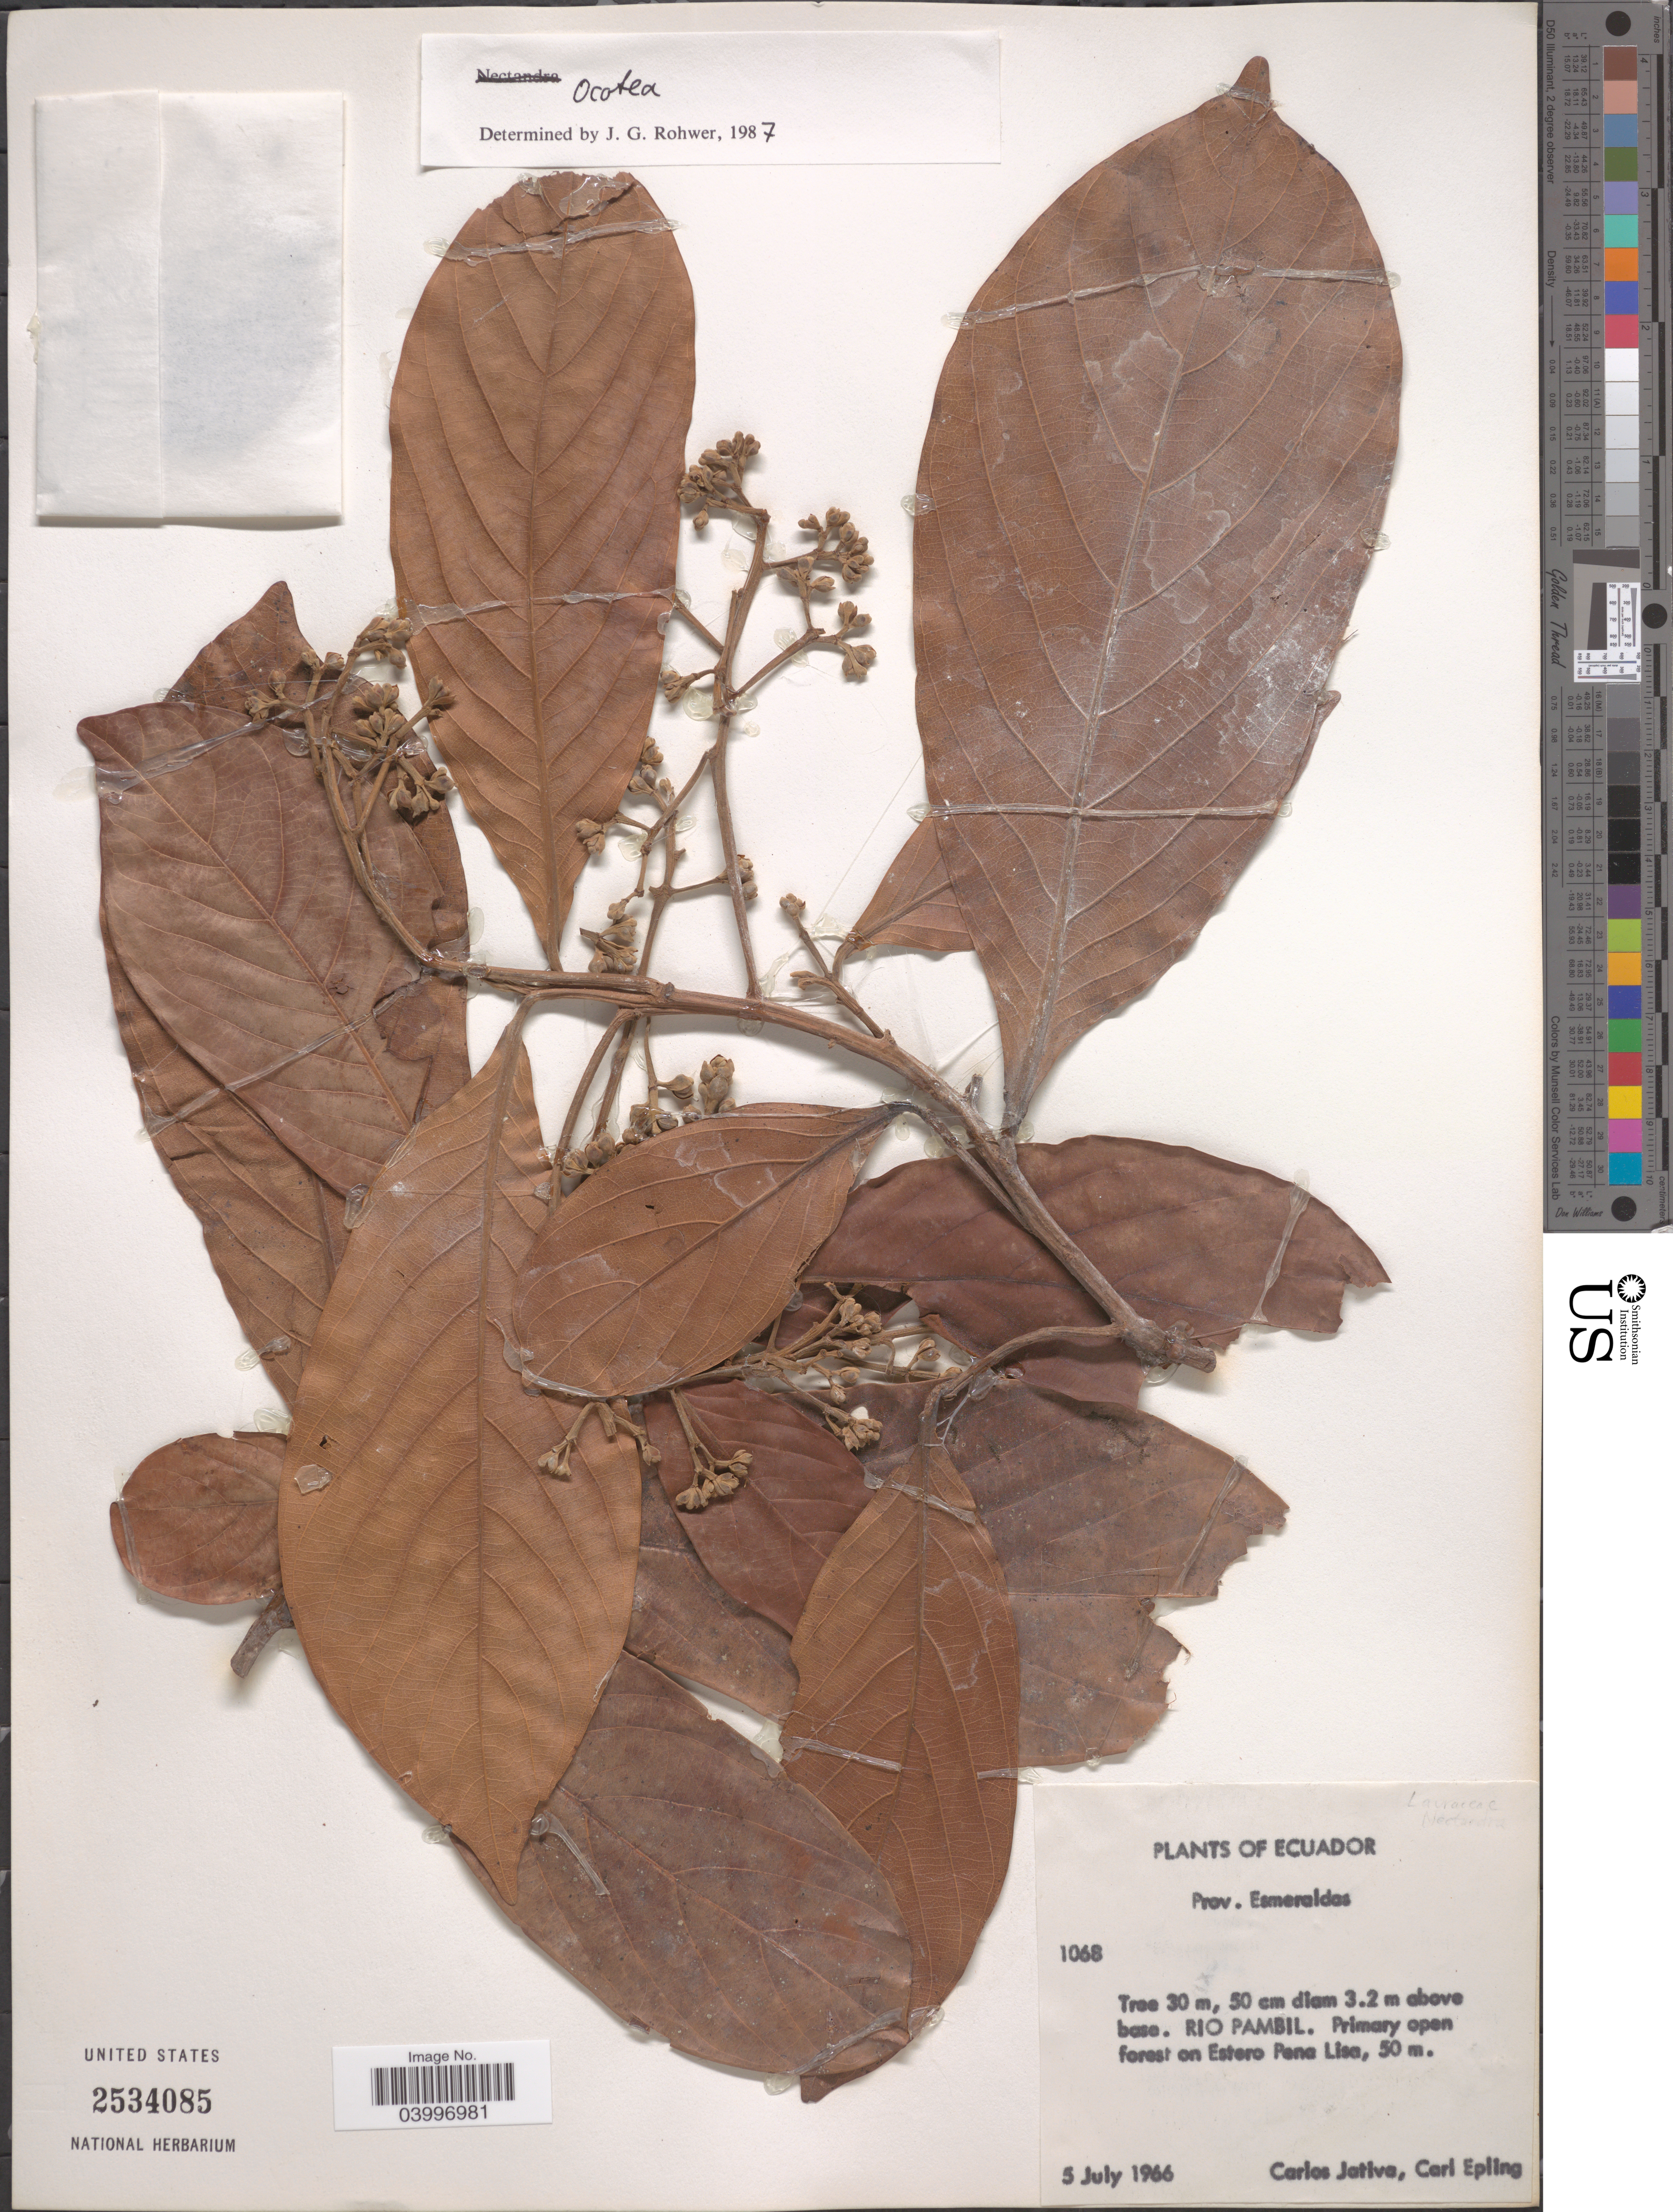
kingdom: Plantae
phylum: Tracheophyta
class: Magnoliopsida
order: Laurales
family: Lauraceae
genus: Ocotea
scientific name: Ocotea sp.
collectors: C. D. Játiva & C. C. Epling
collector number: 1068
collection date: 1966-07-05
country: Ecuador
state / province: Esmeraldas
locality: Rio Pambil. Primary open forest on Estero Pena Lisa.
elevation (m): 50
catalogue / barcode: US 2534085